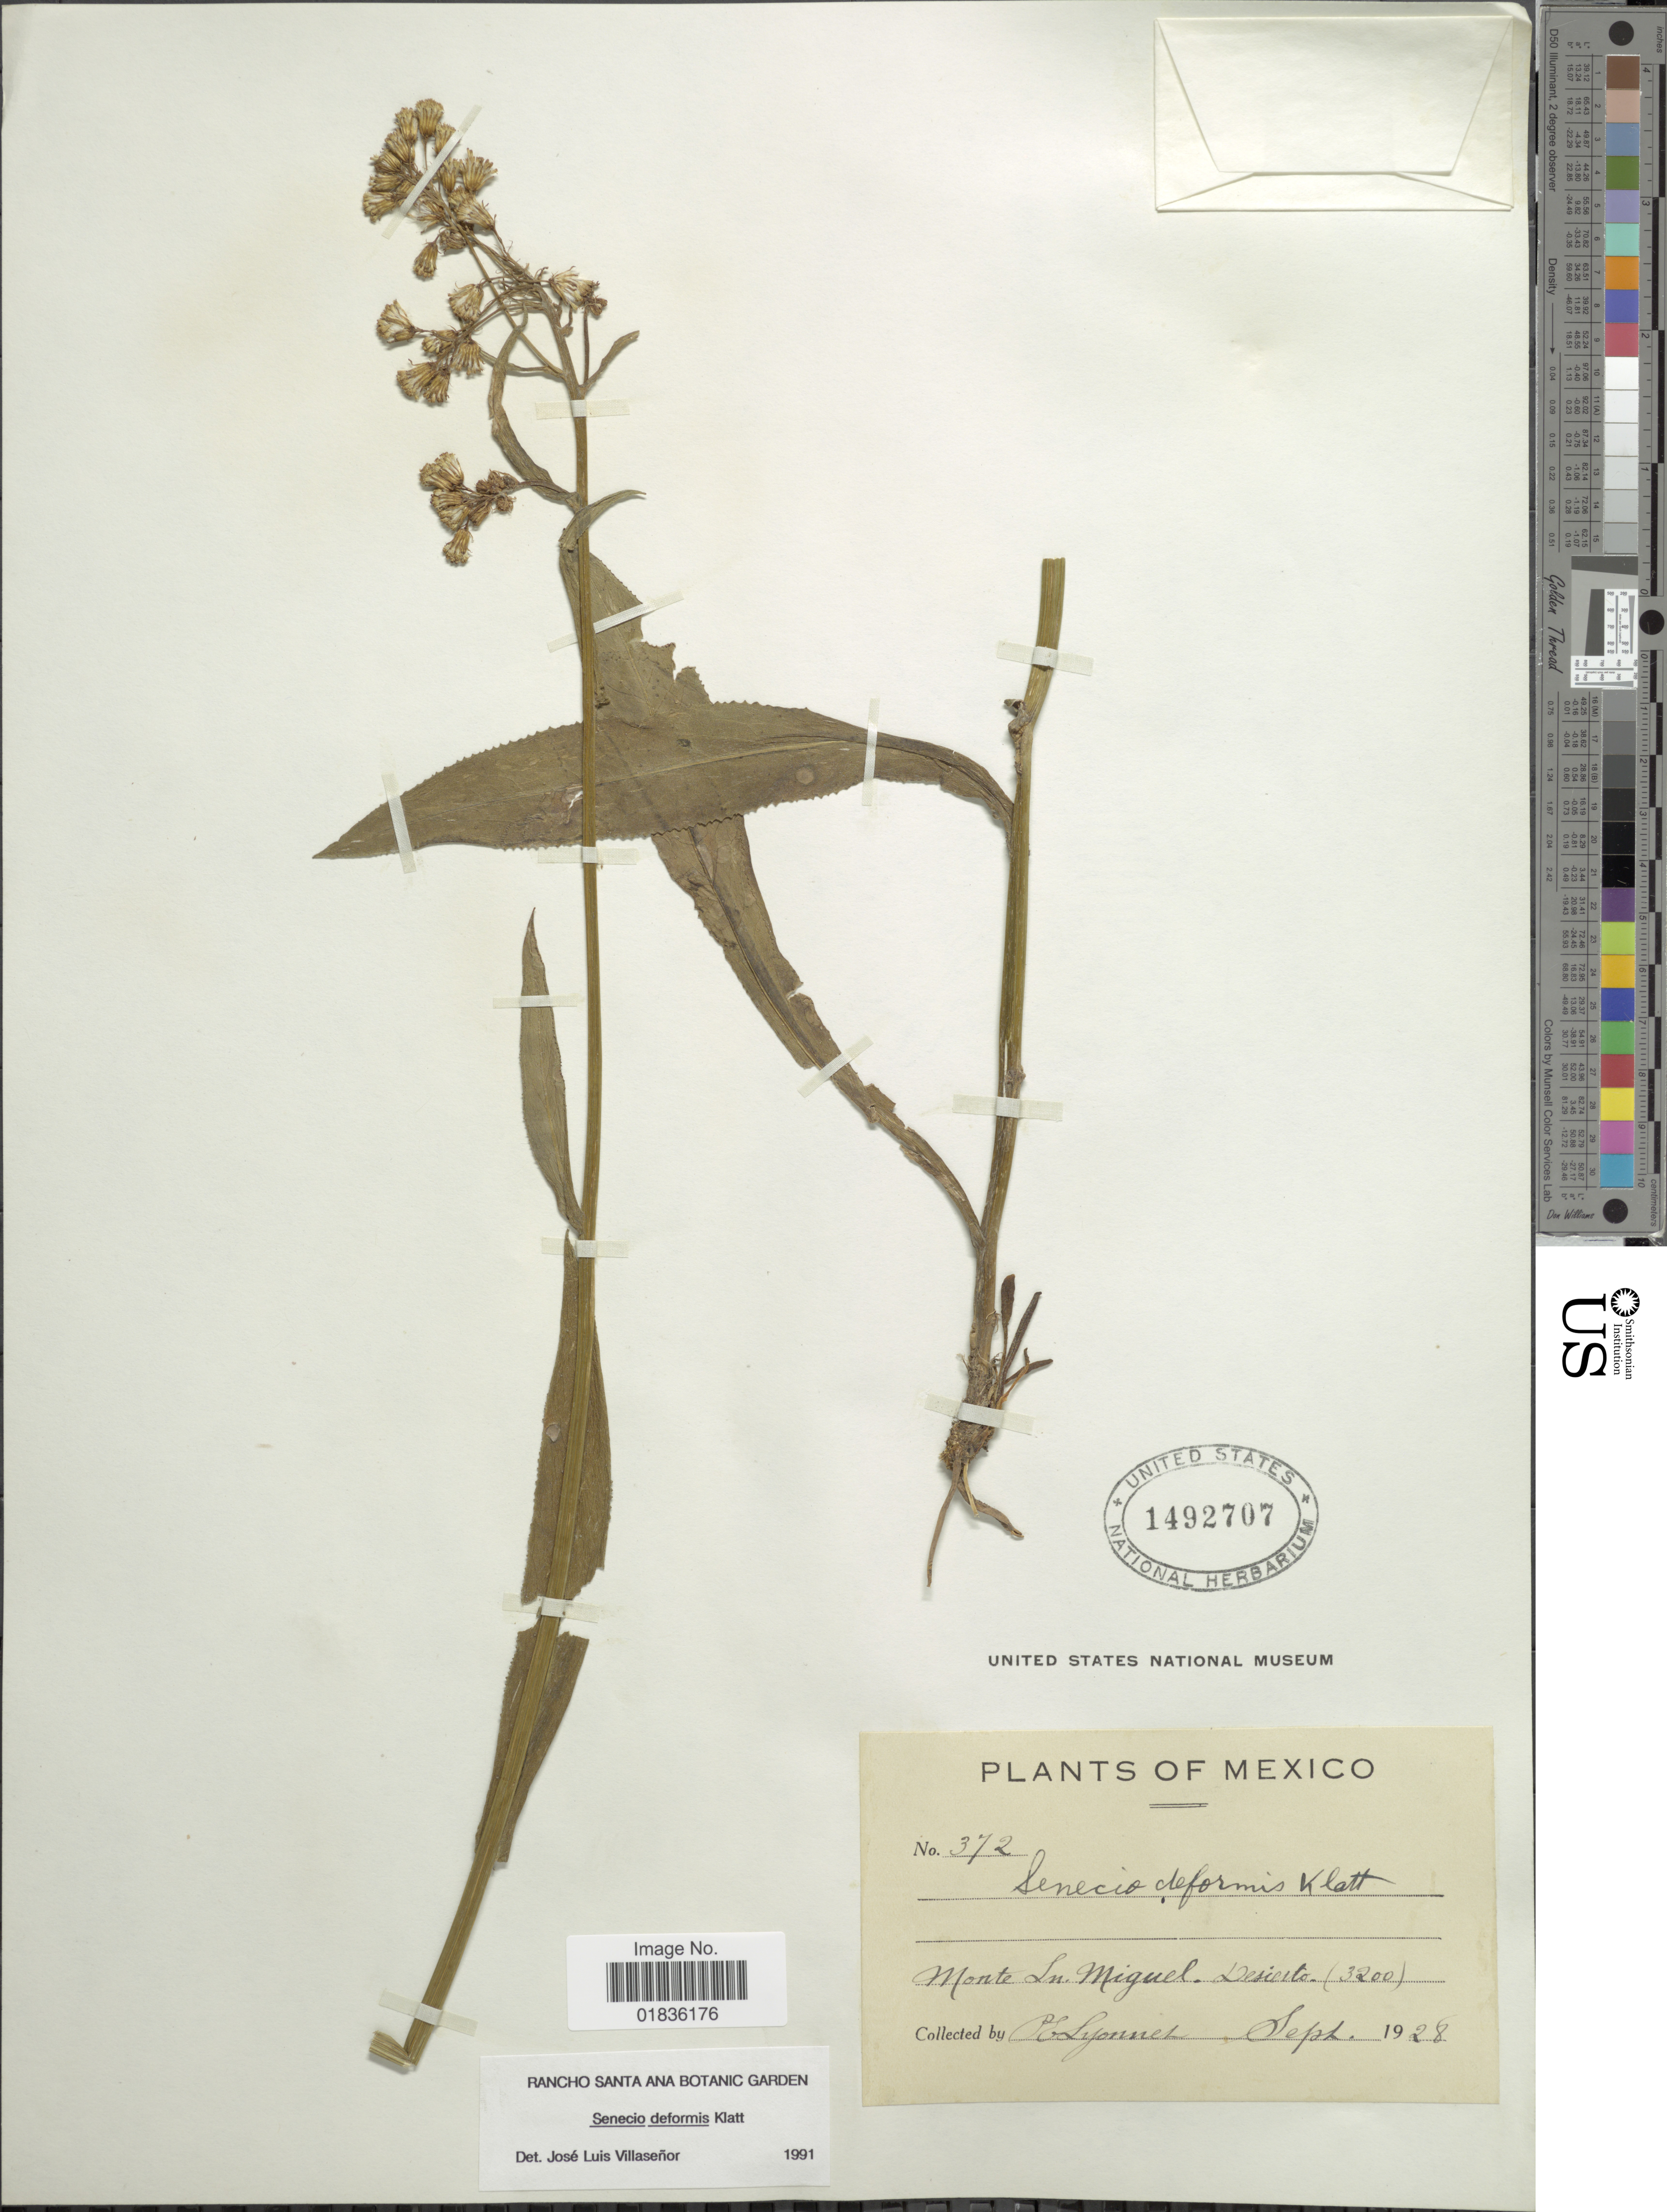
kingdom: Plantae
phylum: Tracheophyta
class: Magnoliopsida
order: Asterales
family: Asteraceae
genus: Senecio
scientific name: Senecio deformis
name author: Klatt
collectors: E. Lyonnet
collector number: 372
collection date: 1928-09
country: Mexico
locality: Monte Sn. Miguel, Desierte.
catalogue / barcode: US 1492707